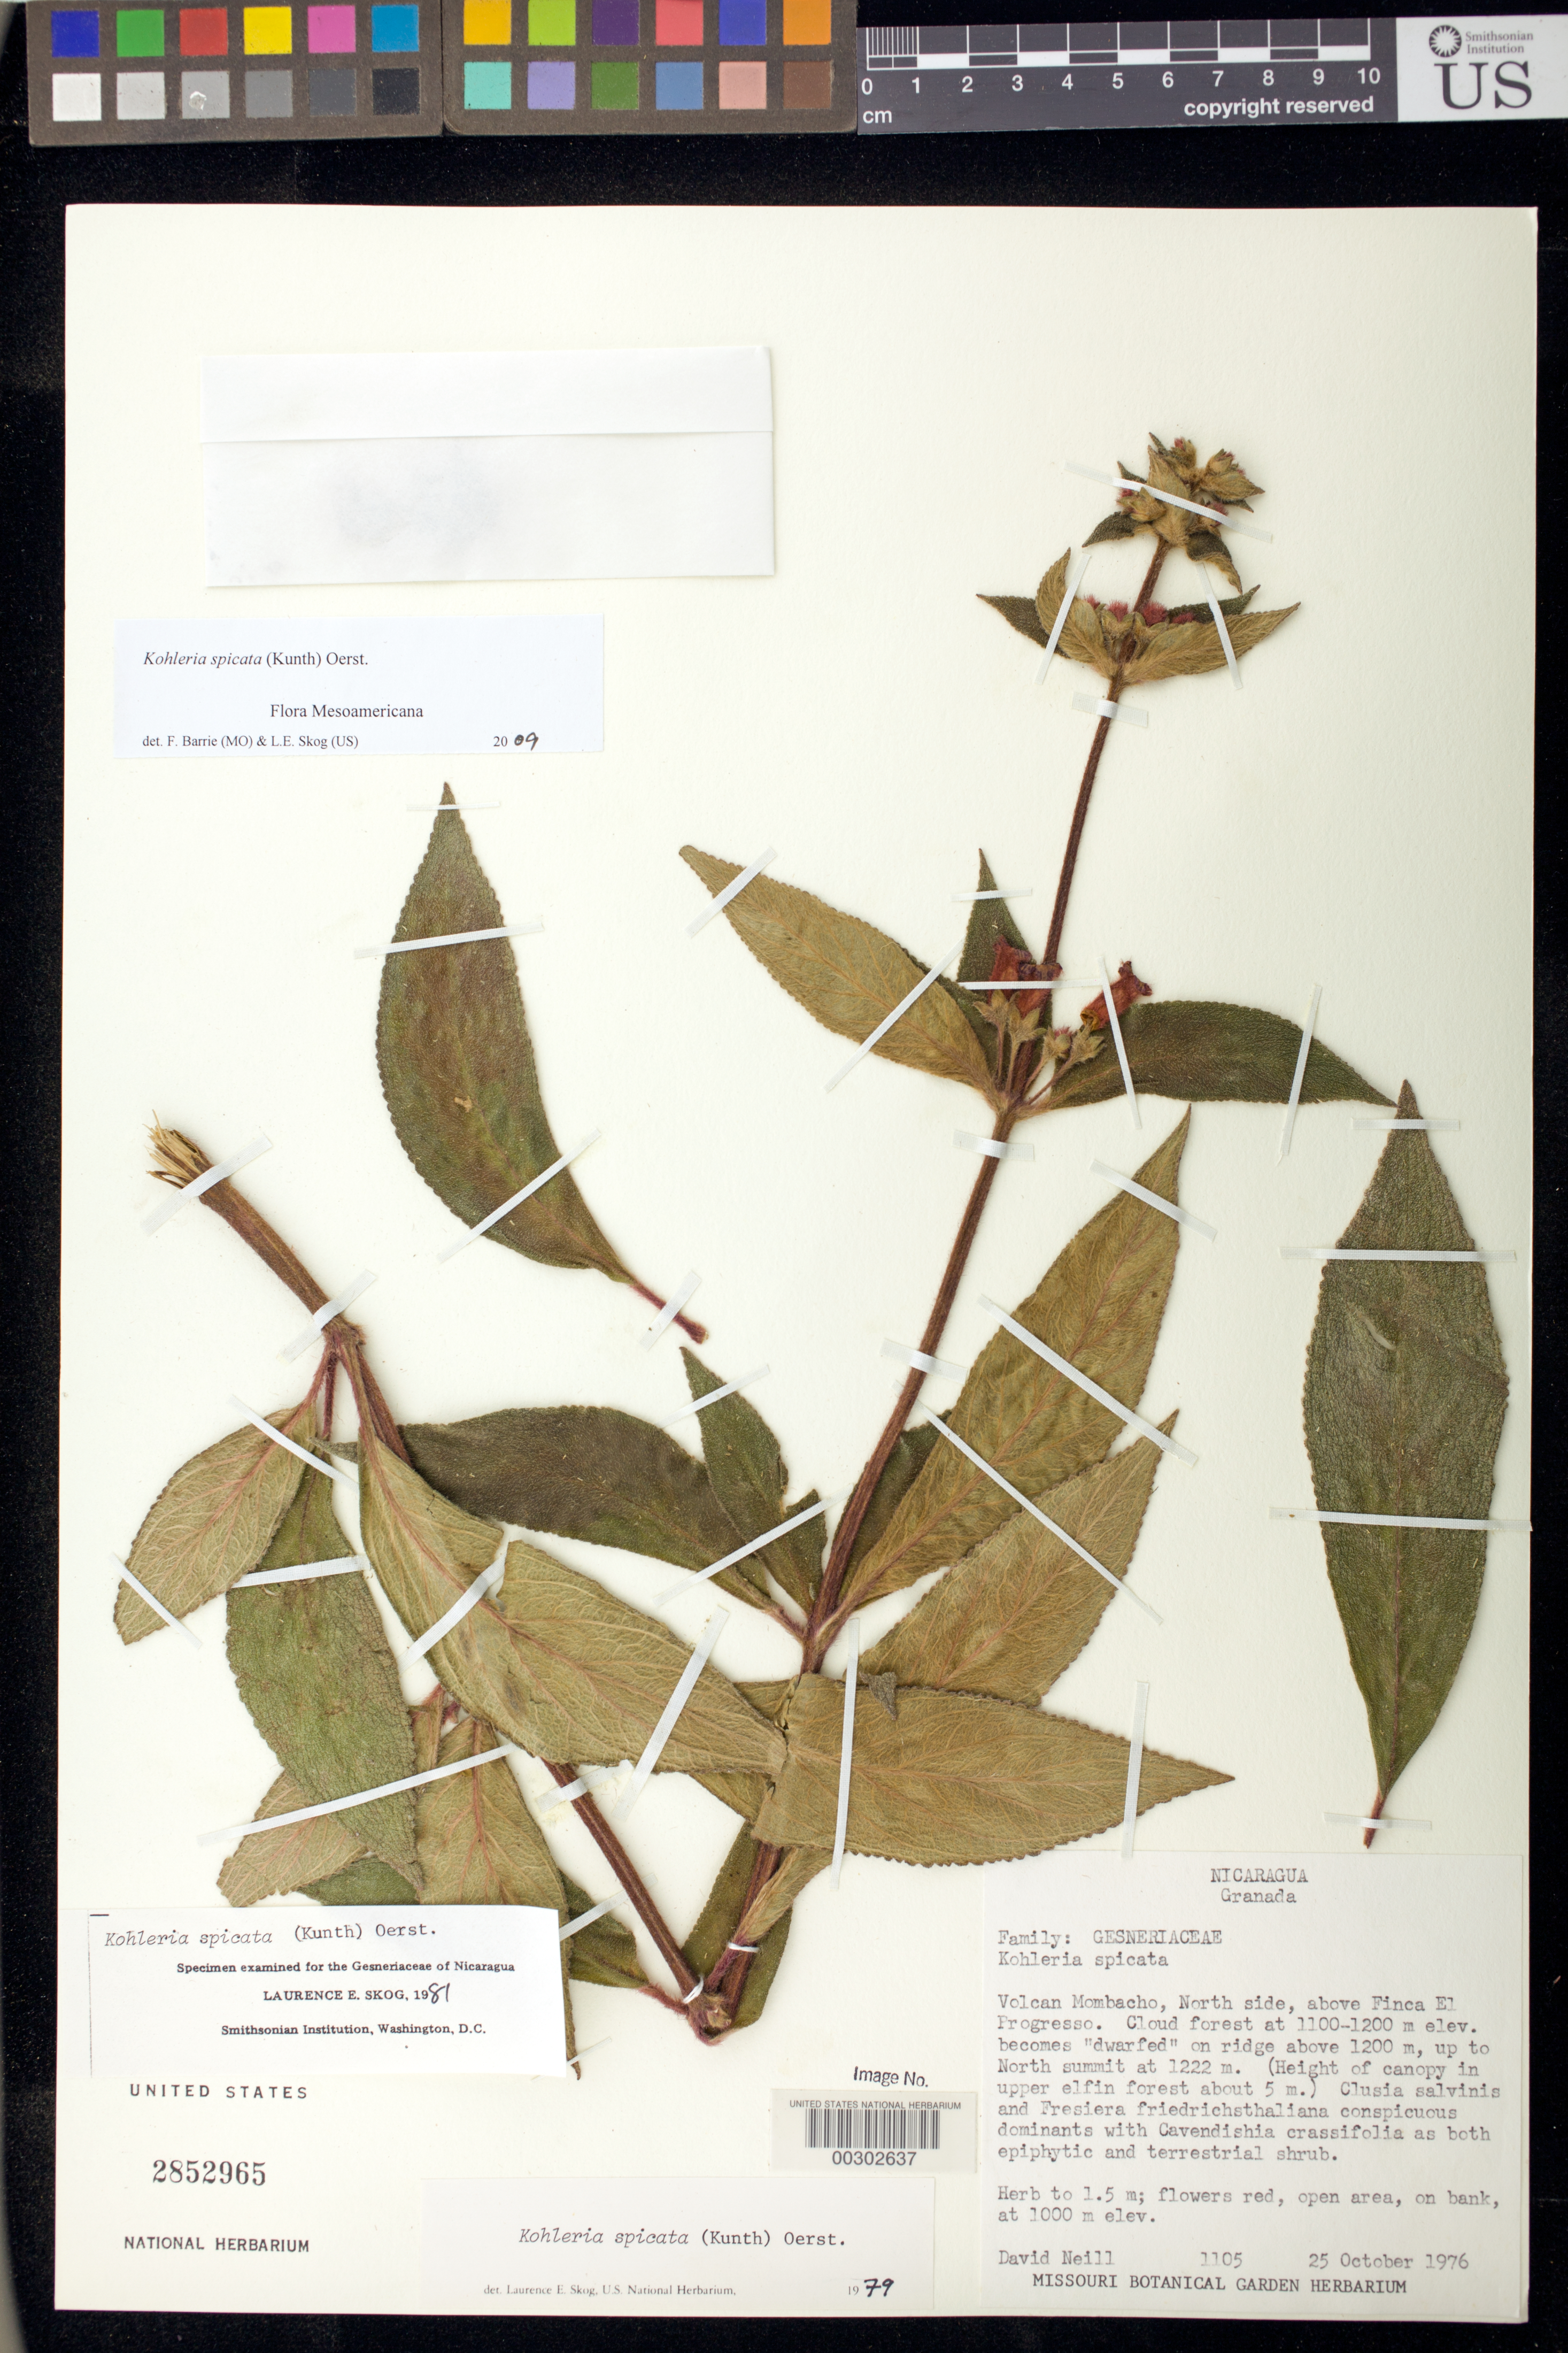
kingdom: Plantae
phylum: Tracheophyta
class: Magnoliopsida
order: Lamiales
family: Gesneriaceae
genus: Kohleria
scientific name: Kohleria spicata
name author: (Kunth) Oerst.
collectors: D. A. Neill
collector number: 1105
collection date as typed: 25 Oct 1976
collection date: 1976-10-25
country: Nicaragua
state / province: Granada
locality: Volcan Mombacho, north side, above Finca El Progresso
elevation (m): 1000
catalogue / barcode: US 2852965